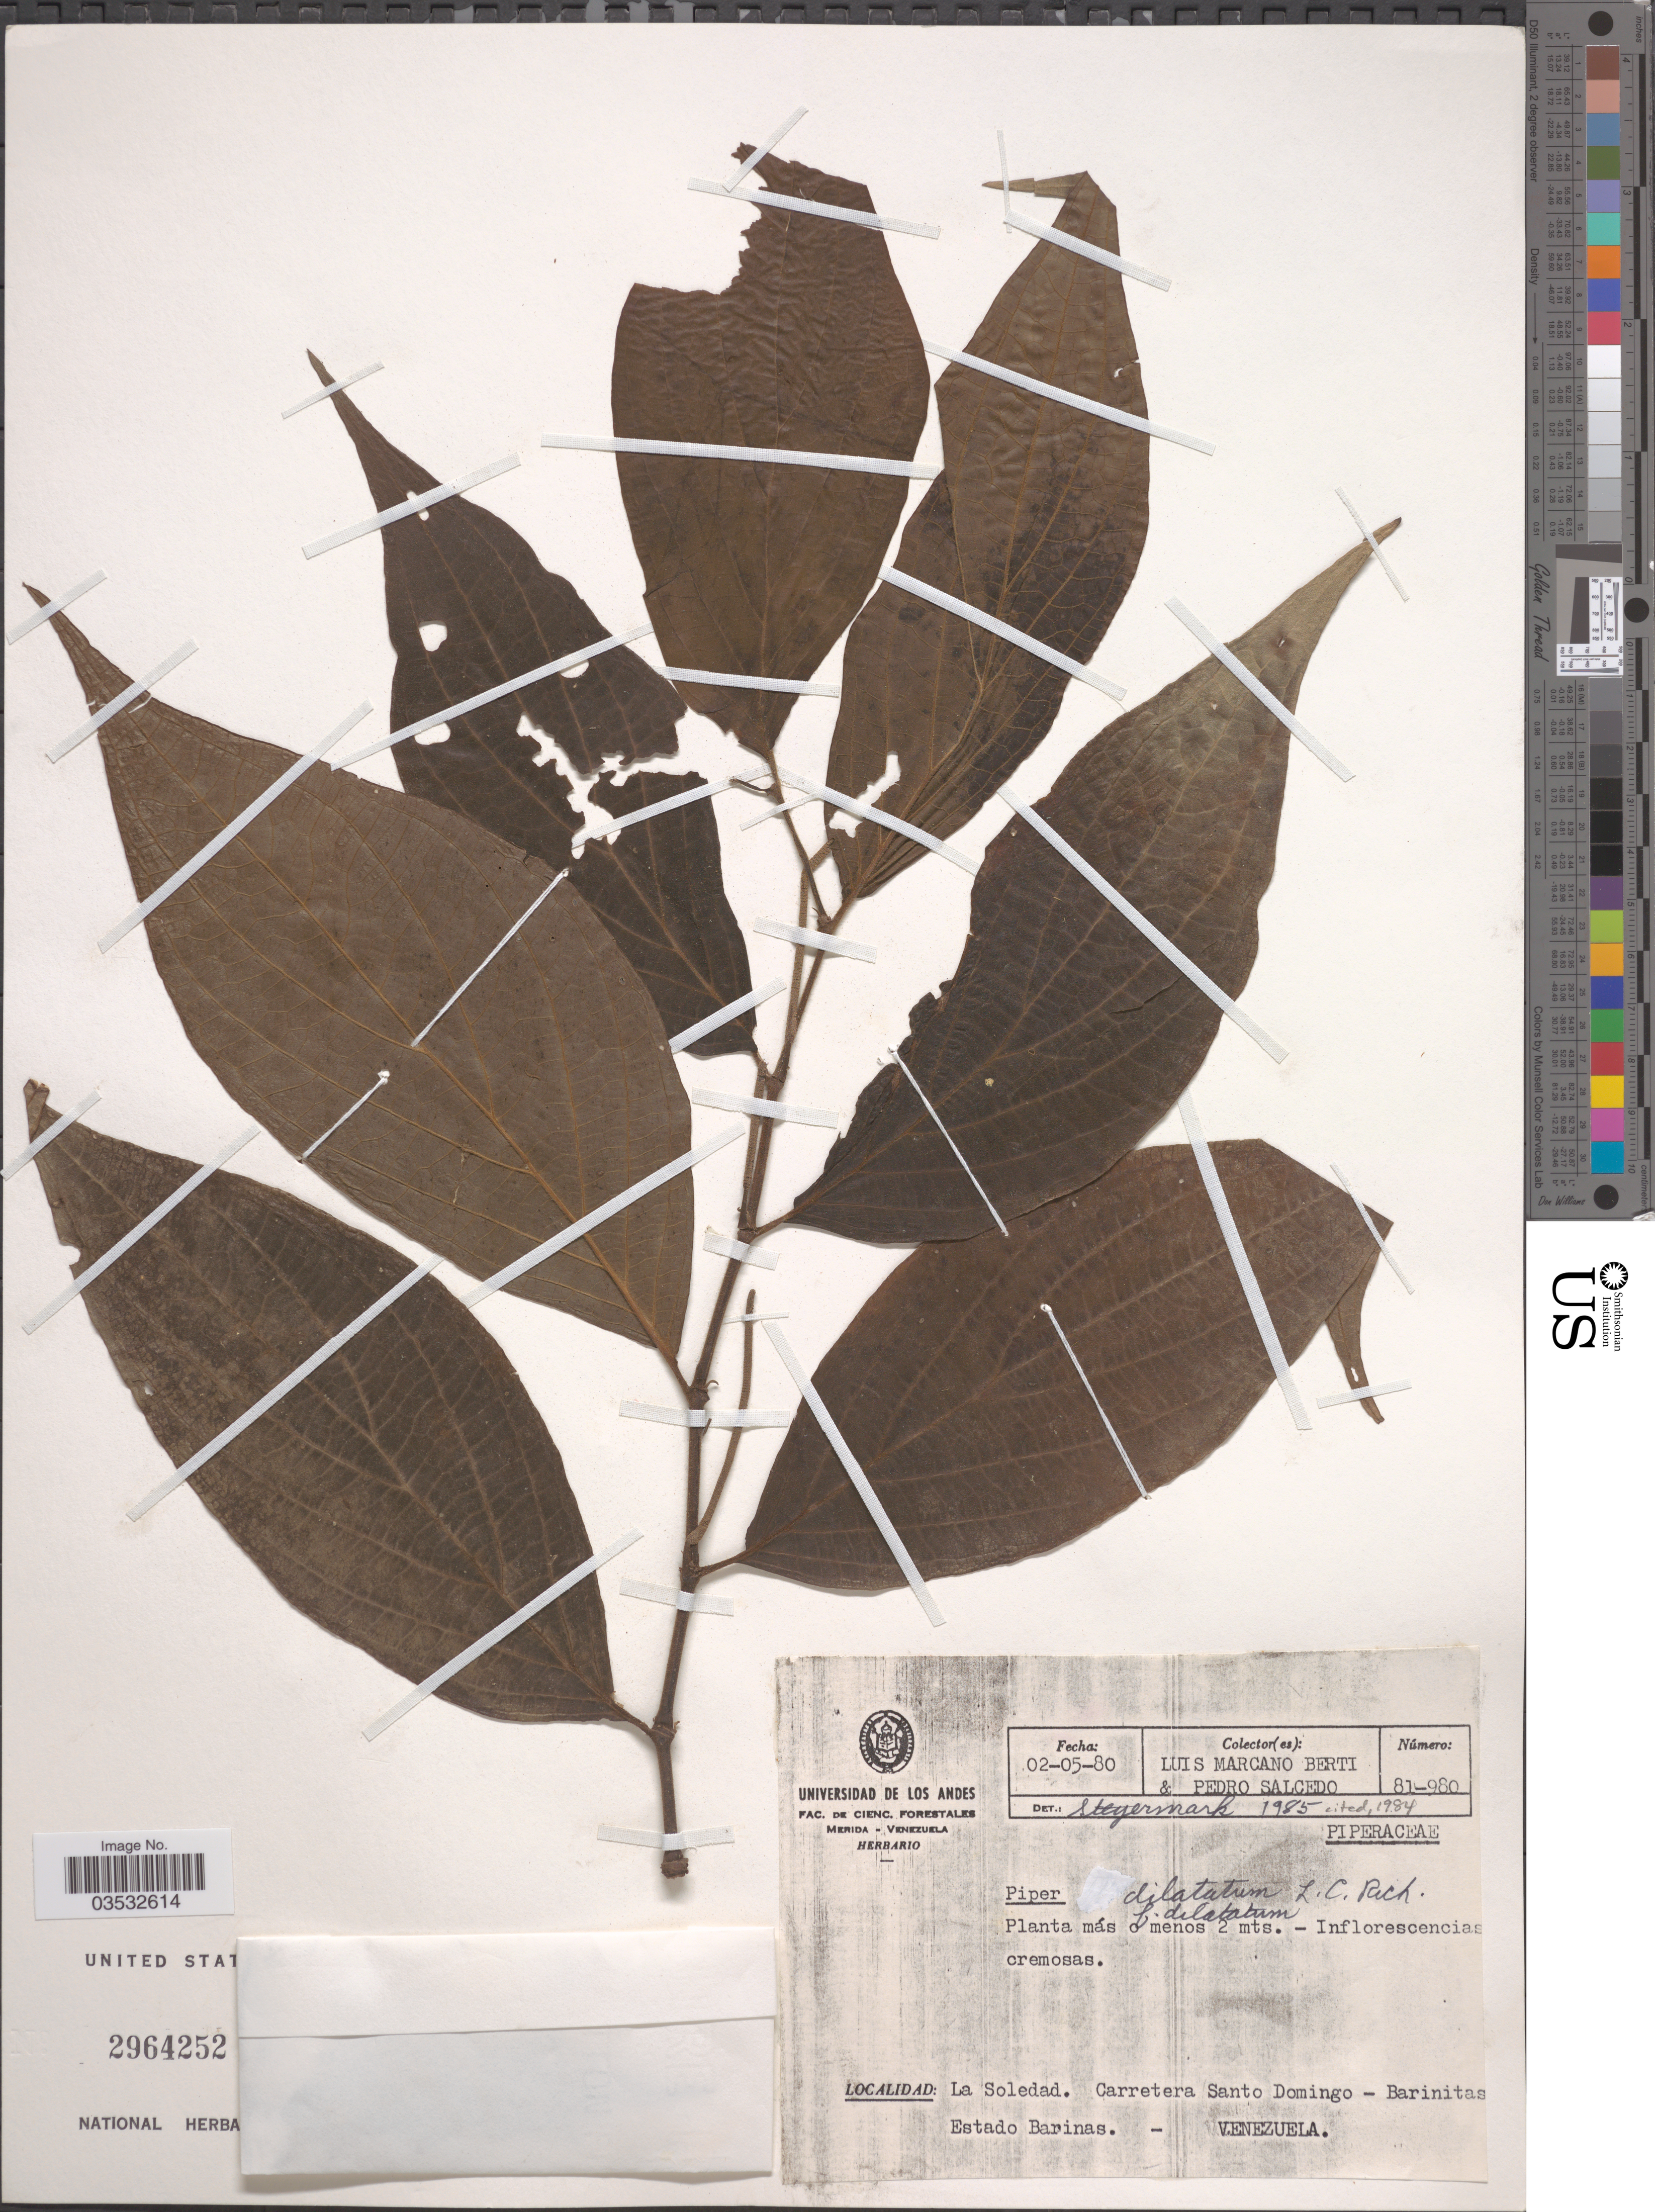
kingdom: Plantae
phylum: Tracheophyta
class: Magnoliopsida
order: Piperales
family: Piperaceae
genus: Piper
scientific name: Piper dilatatum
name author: Rich.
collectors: L. Marcano-Berti & P. Salcedo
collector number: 81/980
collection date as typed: Transcribed d/m/y: 2/5/80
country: Venezuela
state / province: Barinas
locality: La Soledad. Carretera Santo Domingo - Barinitas.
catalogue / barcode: US 2964252